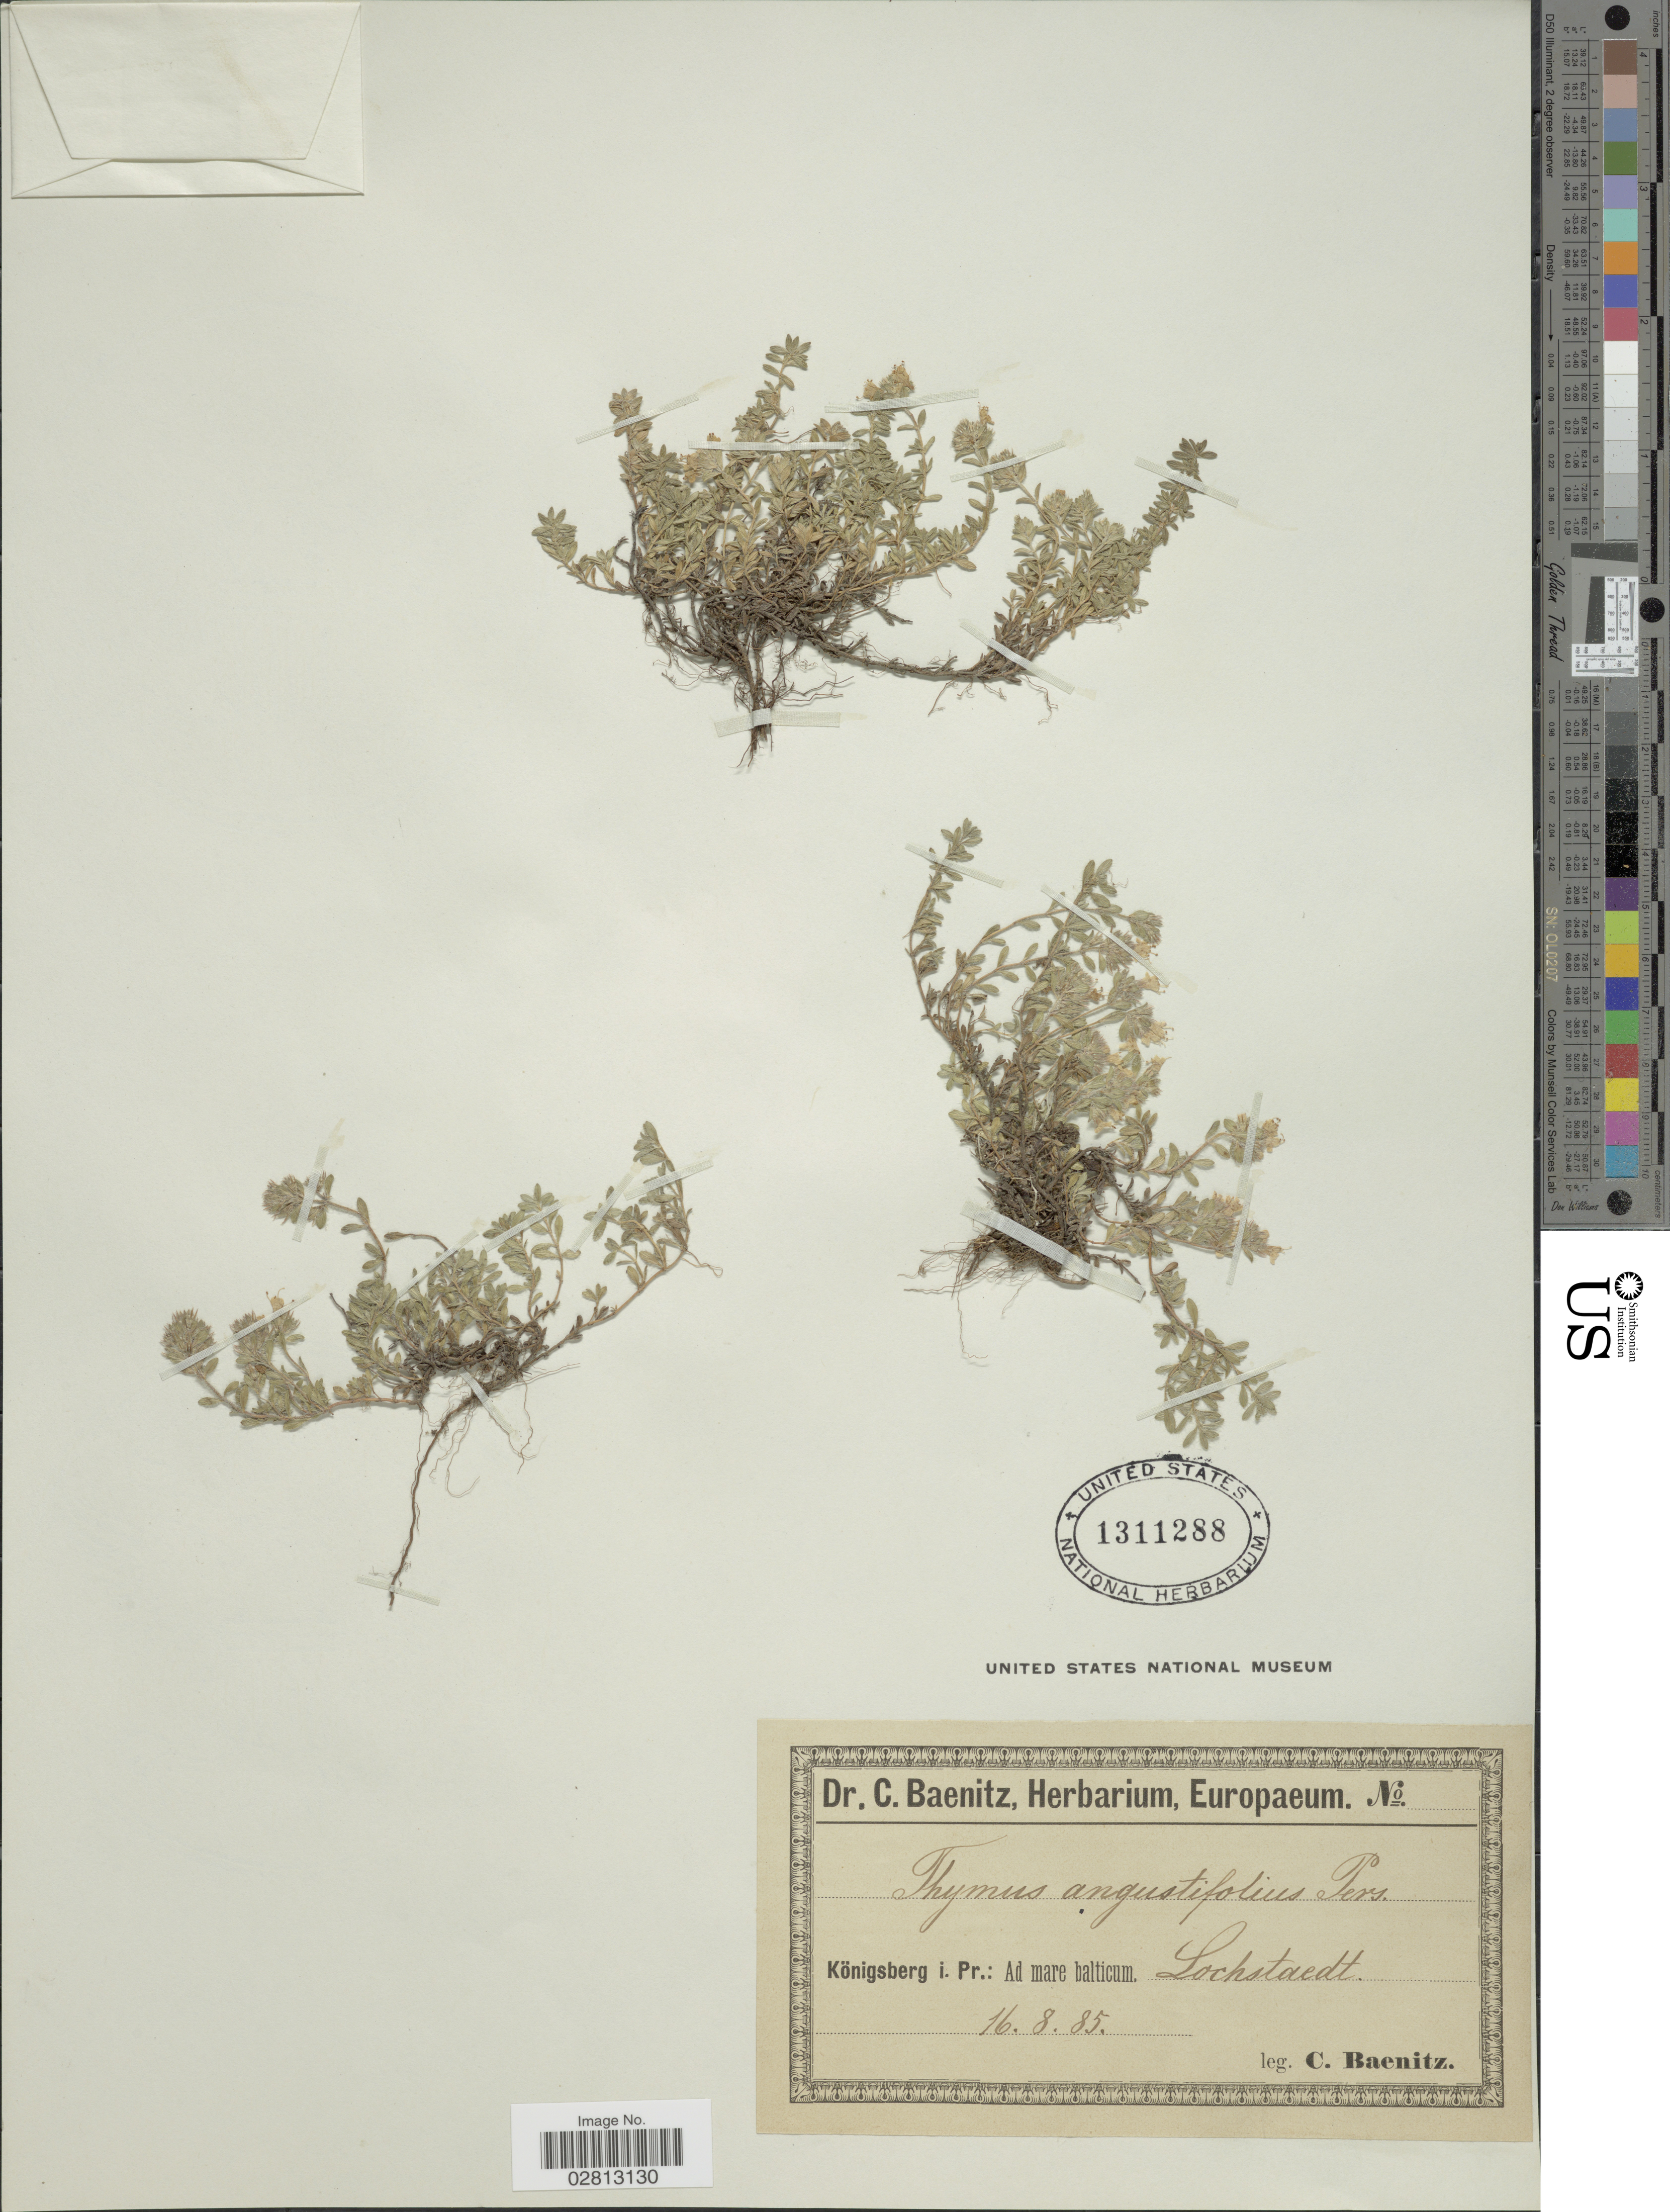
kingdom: Plantae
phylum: Tracheophyta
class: Magnoliopsida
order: Lamiales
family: Lamiaceae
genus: Thymus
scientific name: Thymus angustifolius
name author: Pers.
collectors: C. G. Baenitz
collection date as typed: Transcribed d/m/y: 16/8/85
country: Germany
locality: Königsberg i. Pr., Ad mare balticum., Lochstaedt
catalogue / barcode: US 1311288